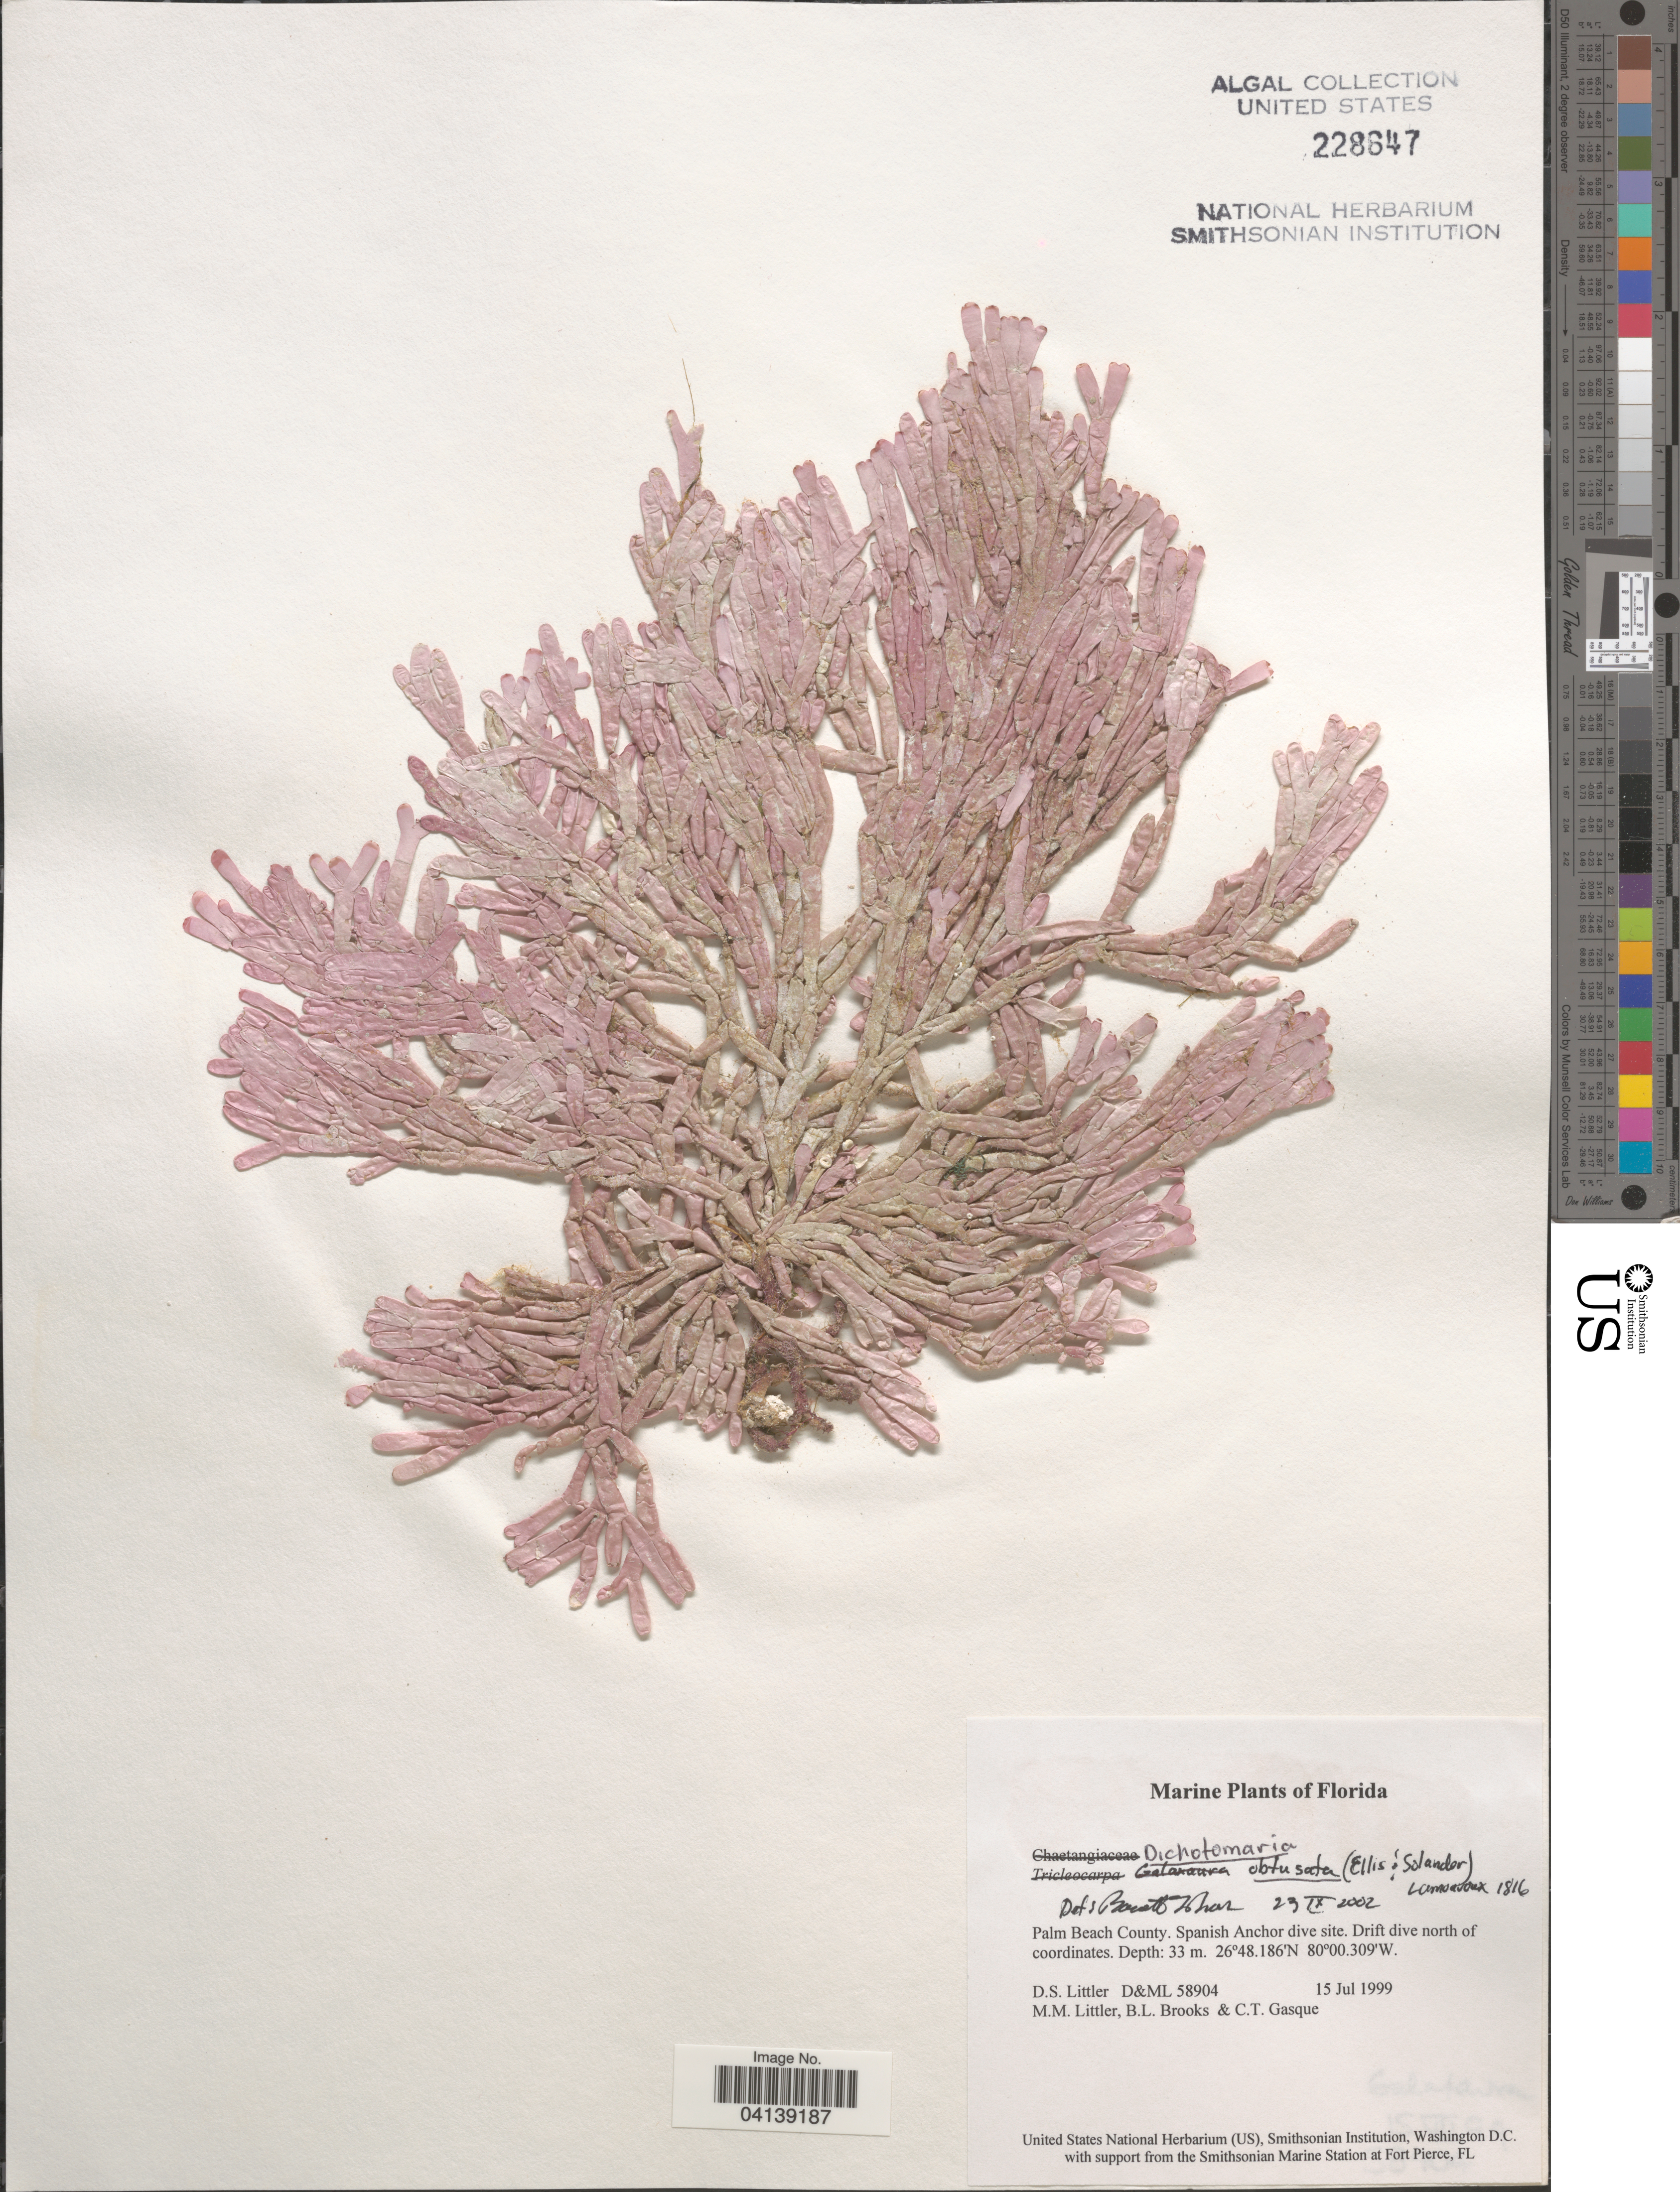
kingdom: Plantae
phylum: Rhodophyta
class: Florideophyceae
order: Nemaliales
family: Galaxauraceae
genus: Dichotomaria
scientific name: Dichotomaria obtusata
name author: (Ellis & Sol.) Lam.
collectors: D. S. Littler, B. Brooks & C. Gasque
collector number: D&ML58904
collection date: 1999-07-15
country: United States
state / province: Florida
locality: Palm Beach County. Spanish Anchor dive site. Drift dive north of coordinates.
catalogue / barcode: US 228647